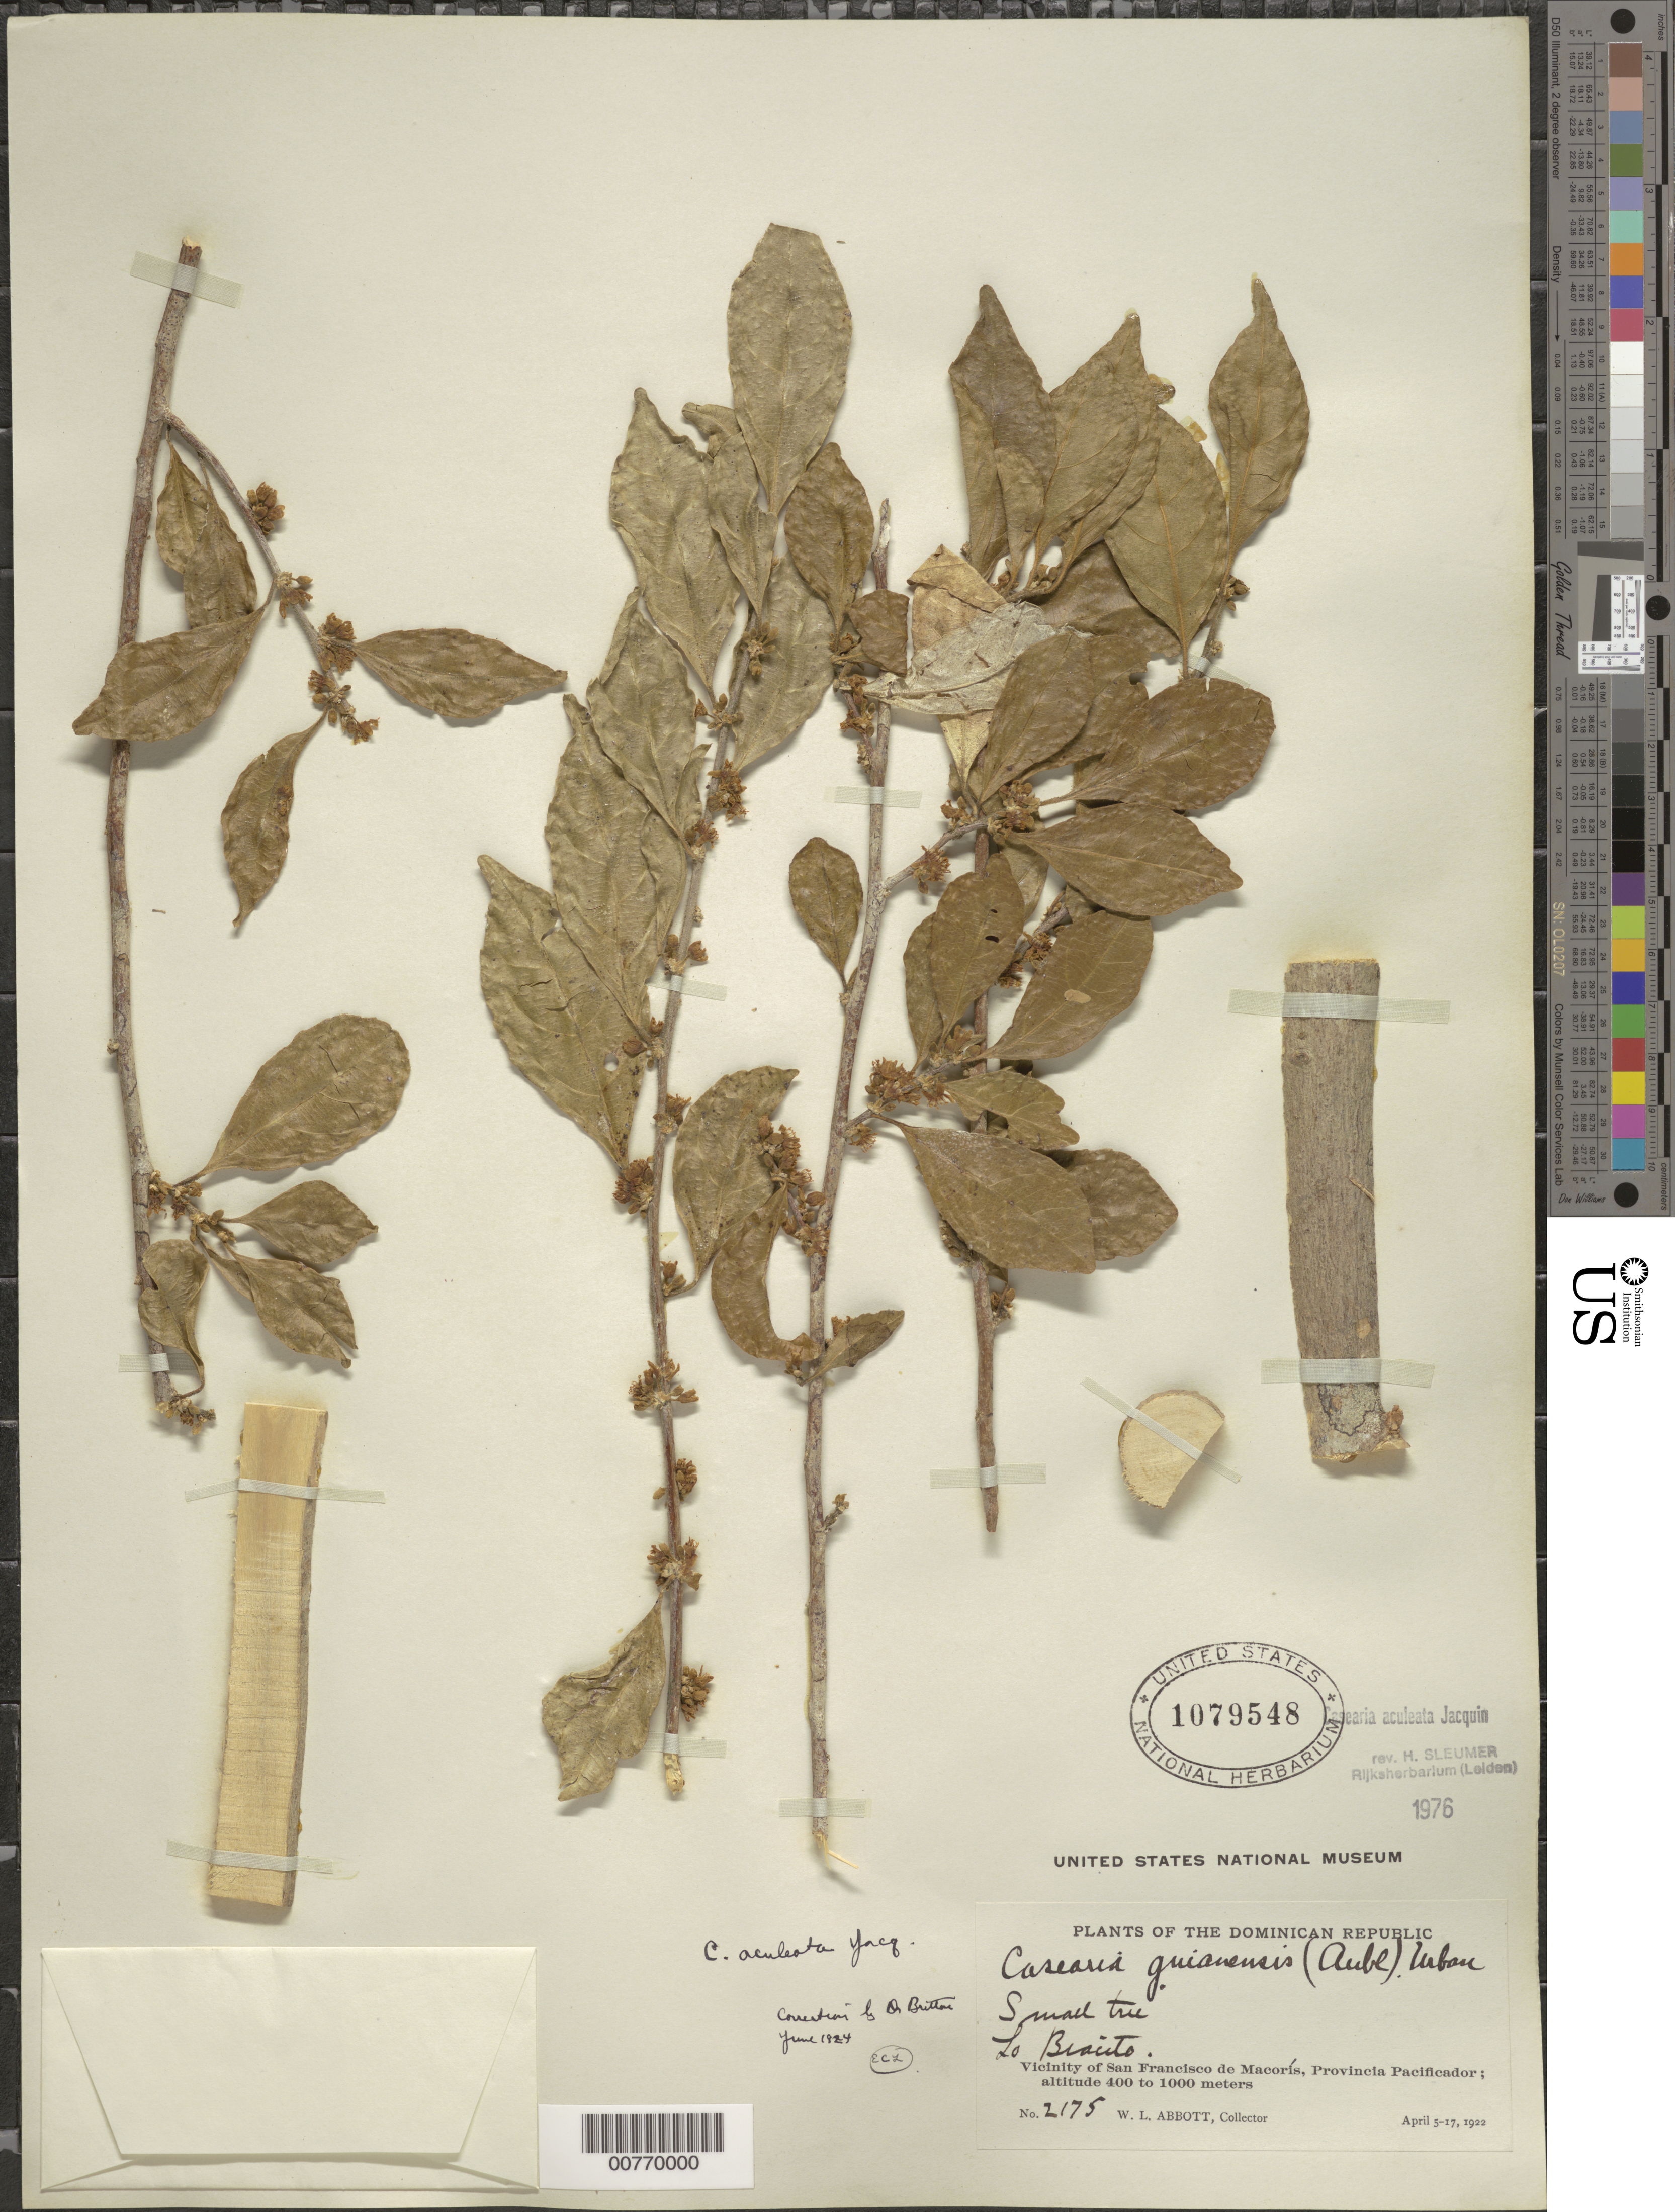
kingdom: Plantae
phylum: Tracheophyta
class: Magnoliopsida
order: Malpighiales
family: Salicaceae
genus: Casearia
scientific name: Casearia aculeata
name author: Jacq.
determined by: Sleumer, H. O.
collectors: W. L. Abbott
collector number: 2175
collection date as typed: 05 Apr 1922 to 17 Apr 1922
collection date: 1922-04-05/1922-04-17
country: Dominican Republic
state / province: Duarte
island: Hispaniola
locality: Vicinity of San Francisco de Macorís, Lo Bracito.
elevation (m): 400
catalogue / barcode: US 1079548